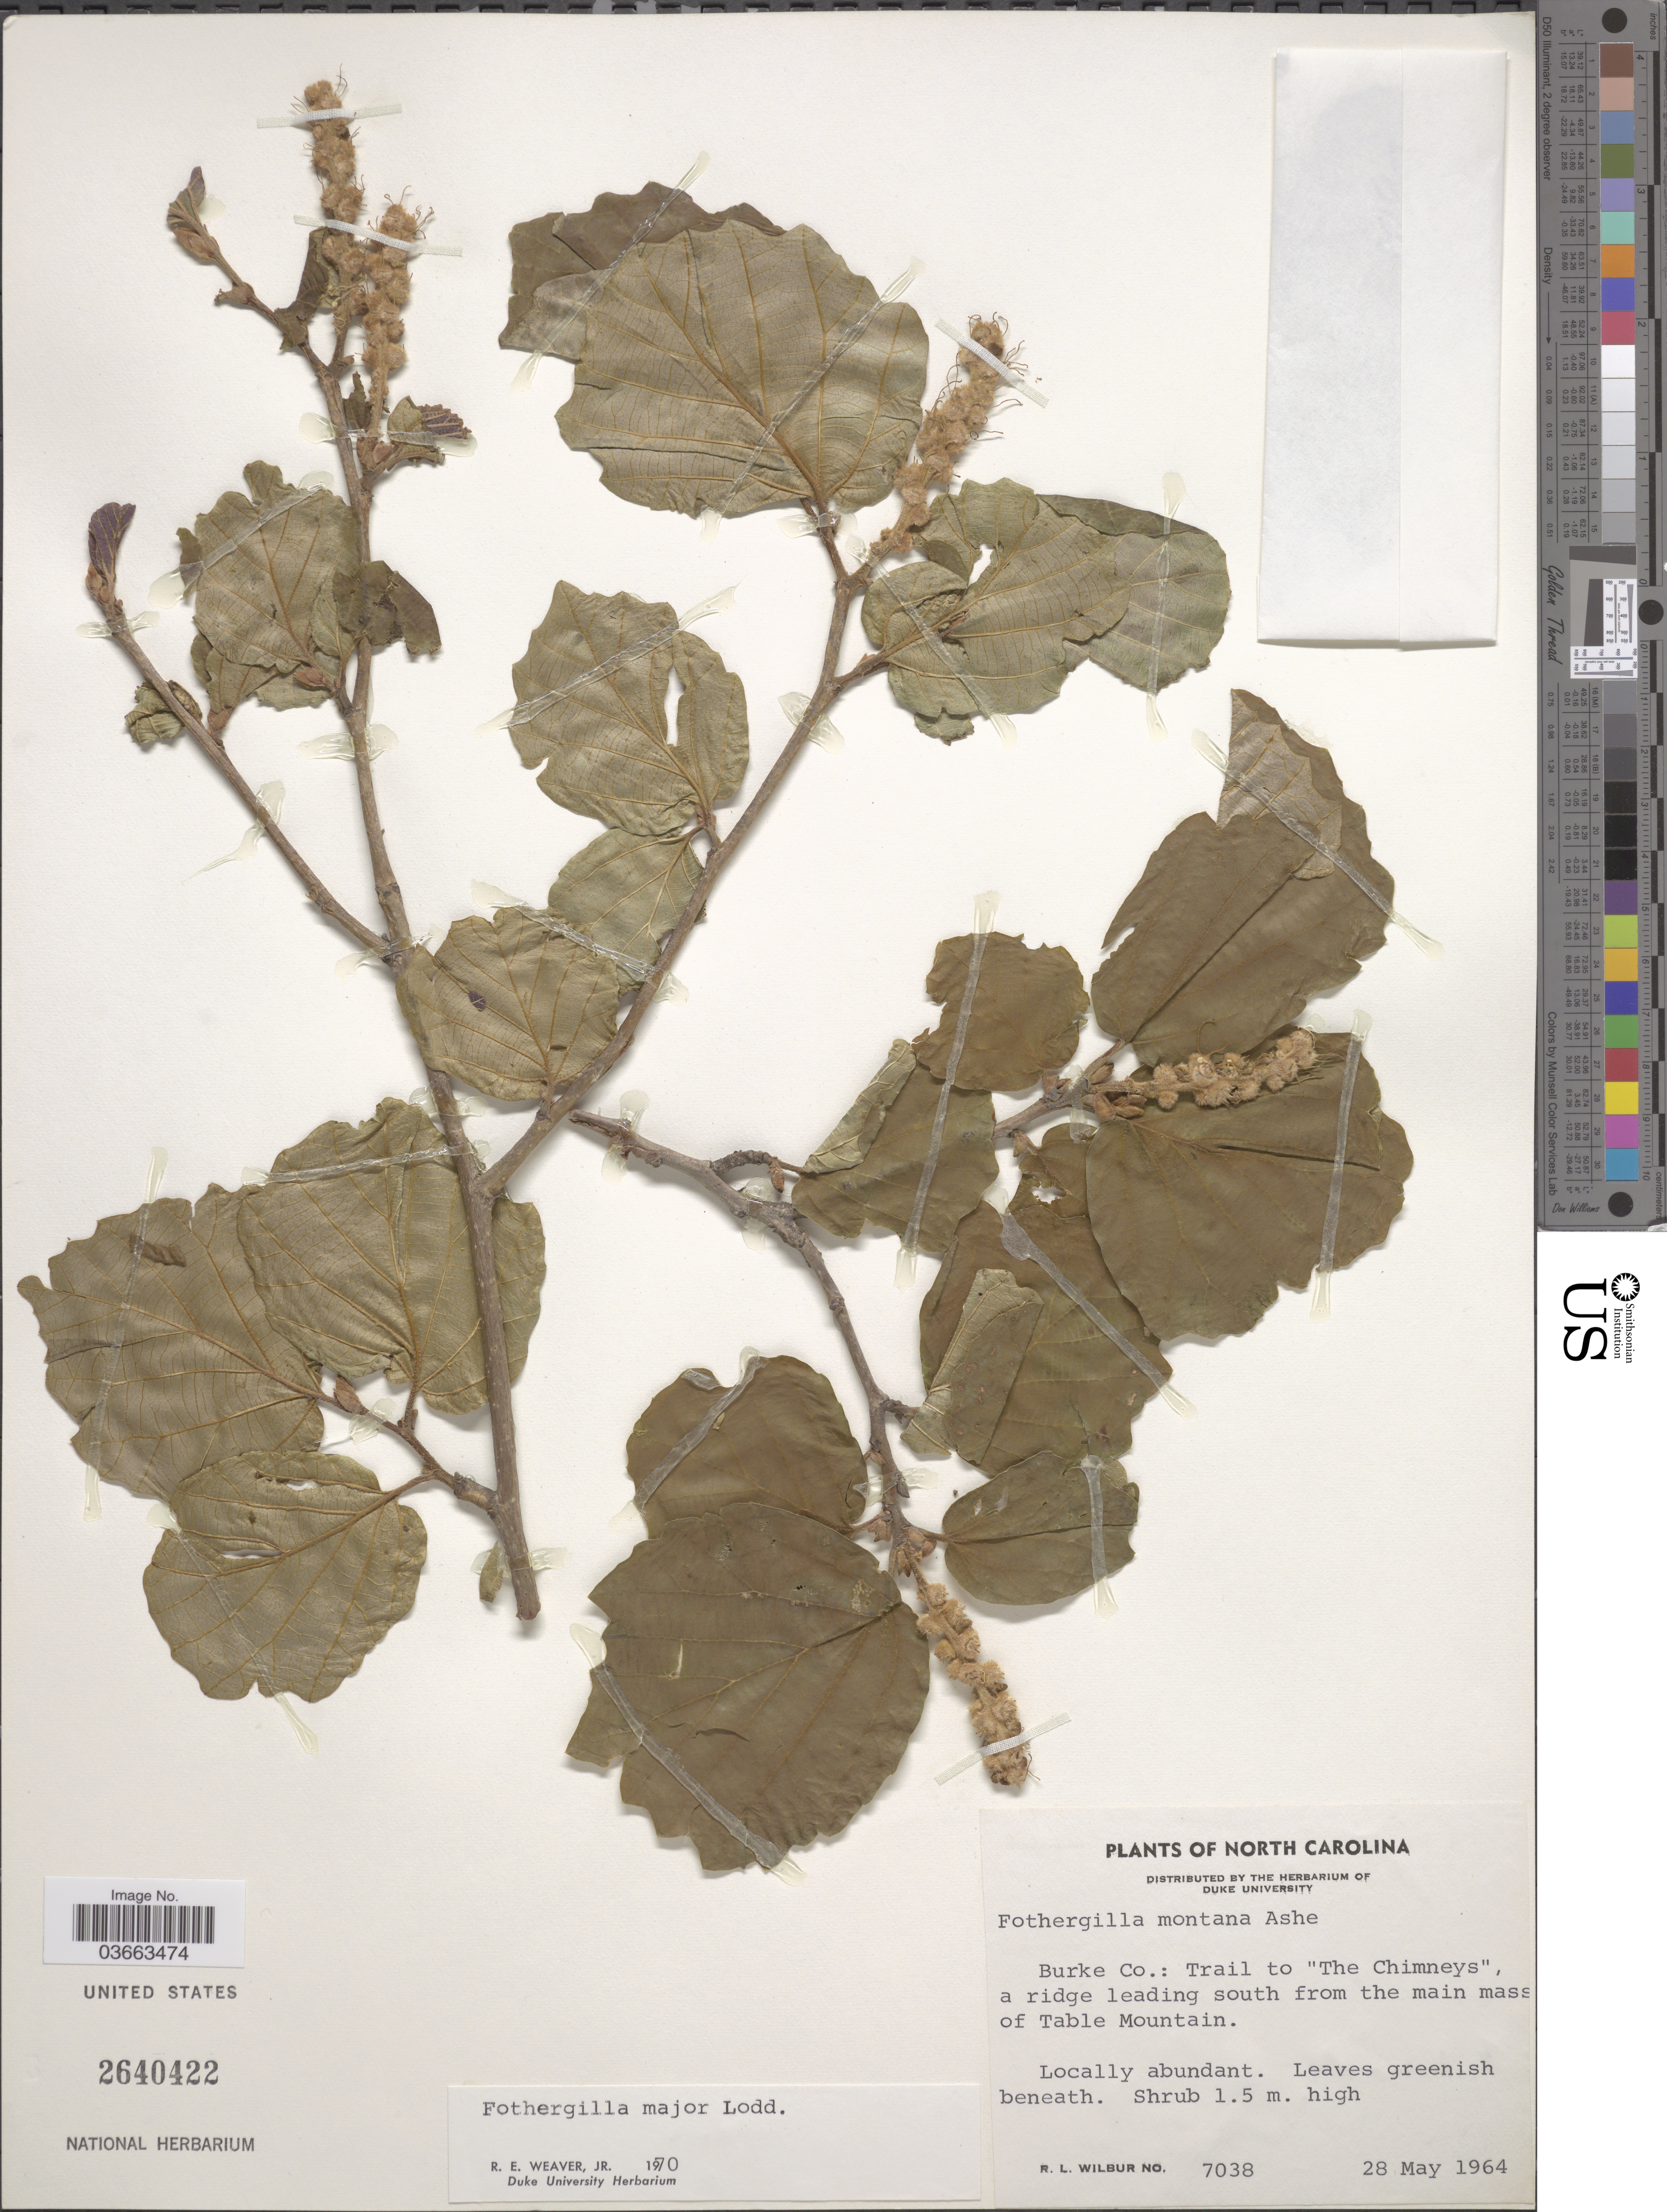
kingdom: Plantae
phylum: Tracheophyta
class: Magnoliopsida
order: Saxifragales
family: Hamamelidaceae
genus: Fothergilla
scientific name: Fothergilla major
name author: Lodd.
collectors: R. L. Wilbur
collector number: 7038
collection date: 1964-05-28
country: United States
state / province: North Carolina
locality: Burke Co.: Trail to "The Chimneys", a ridge leading south from the main mass of Table Mountain.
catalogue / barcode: US 2640422